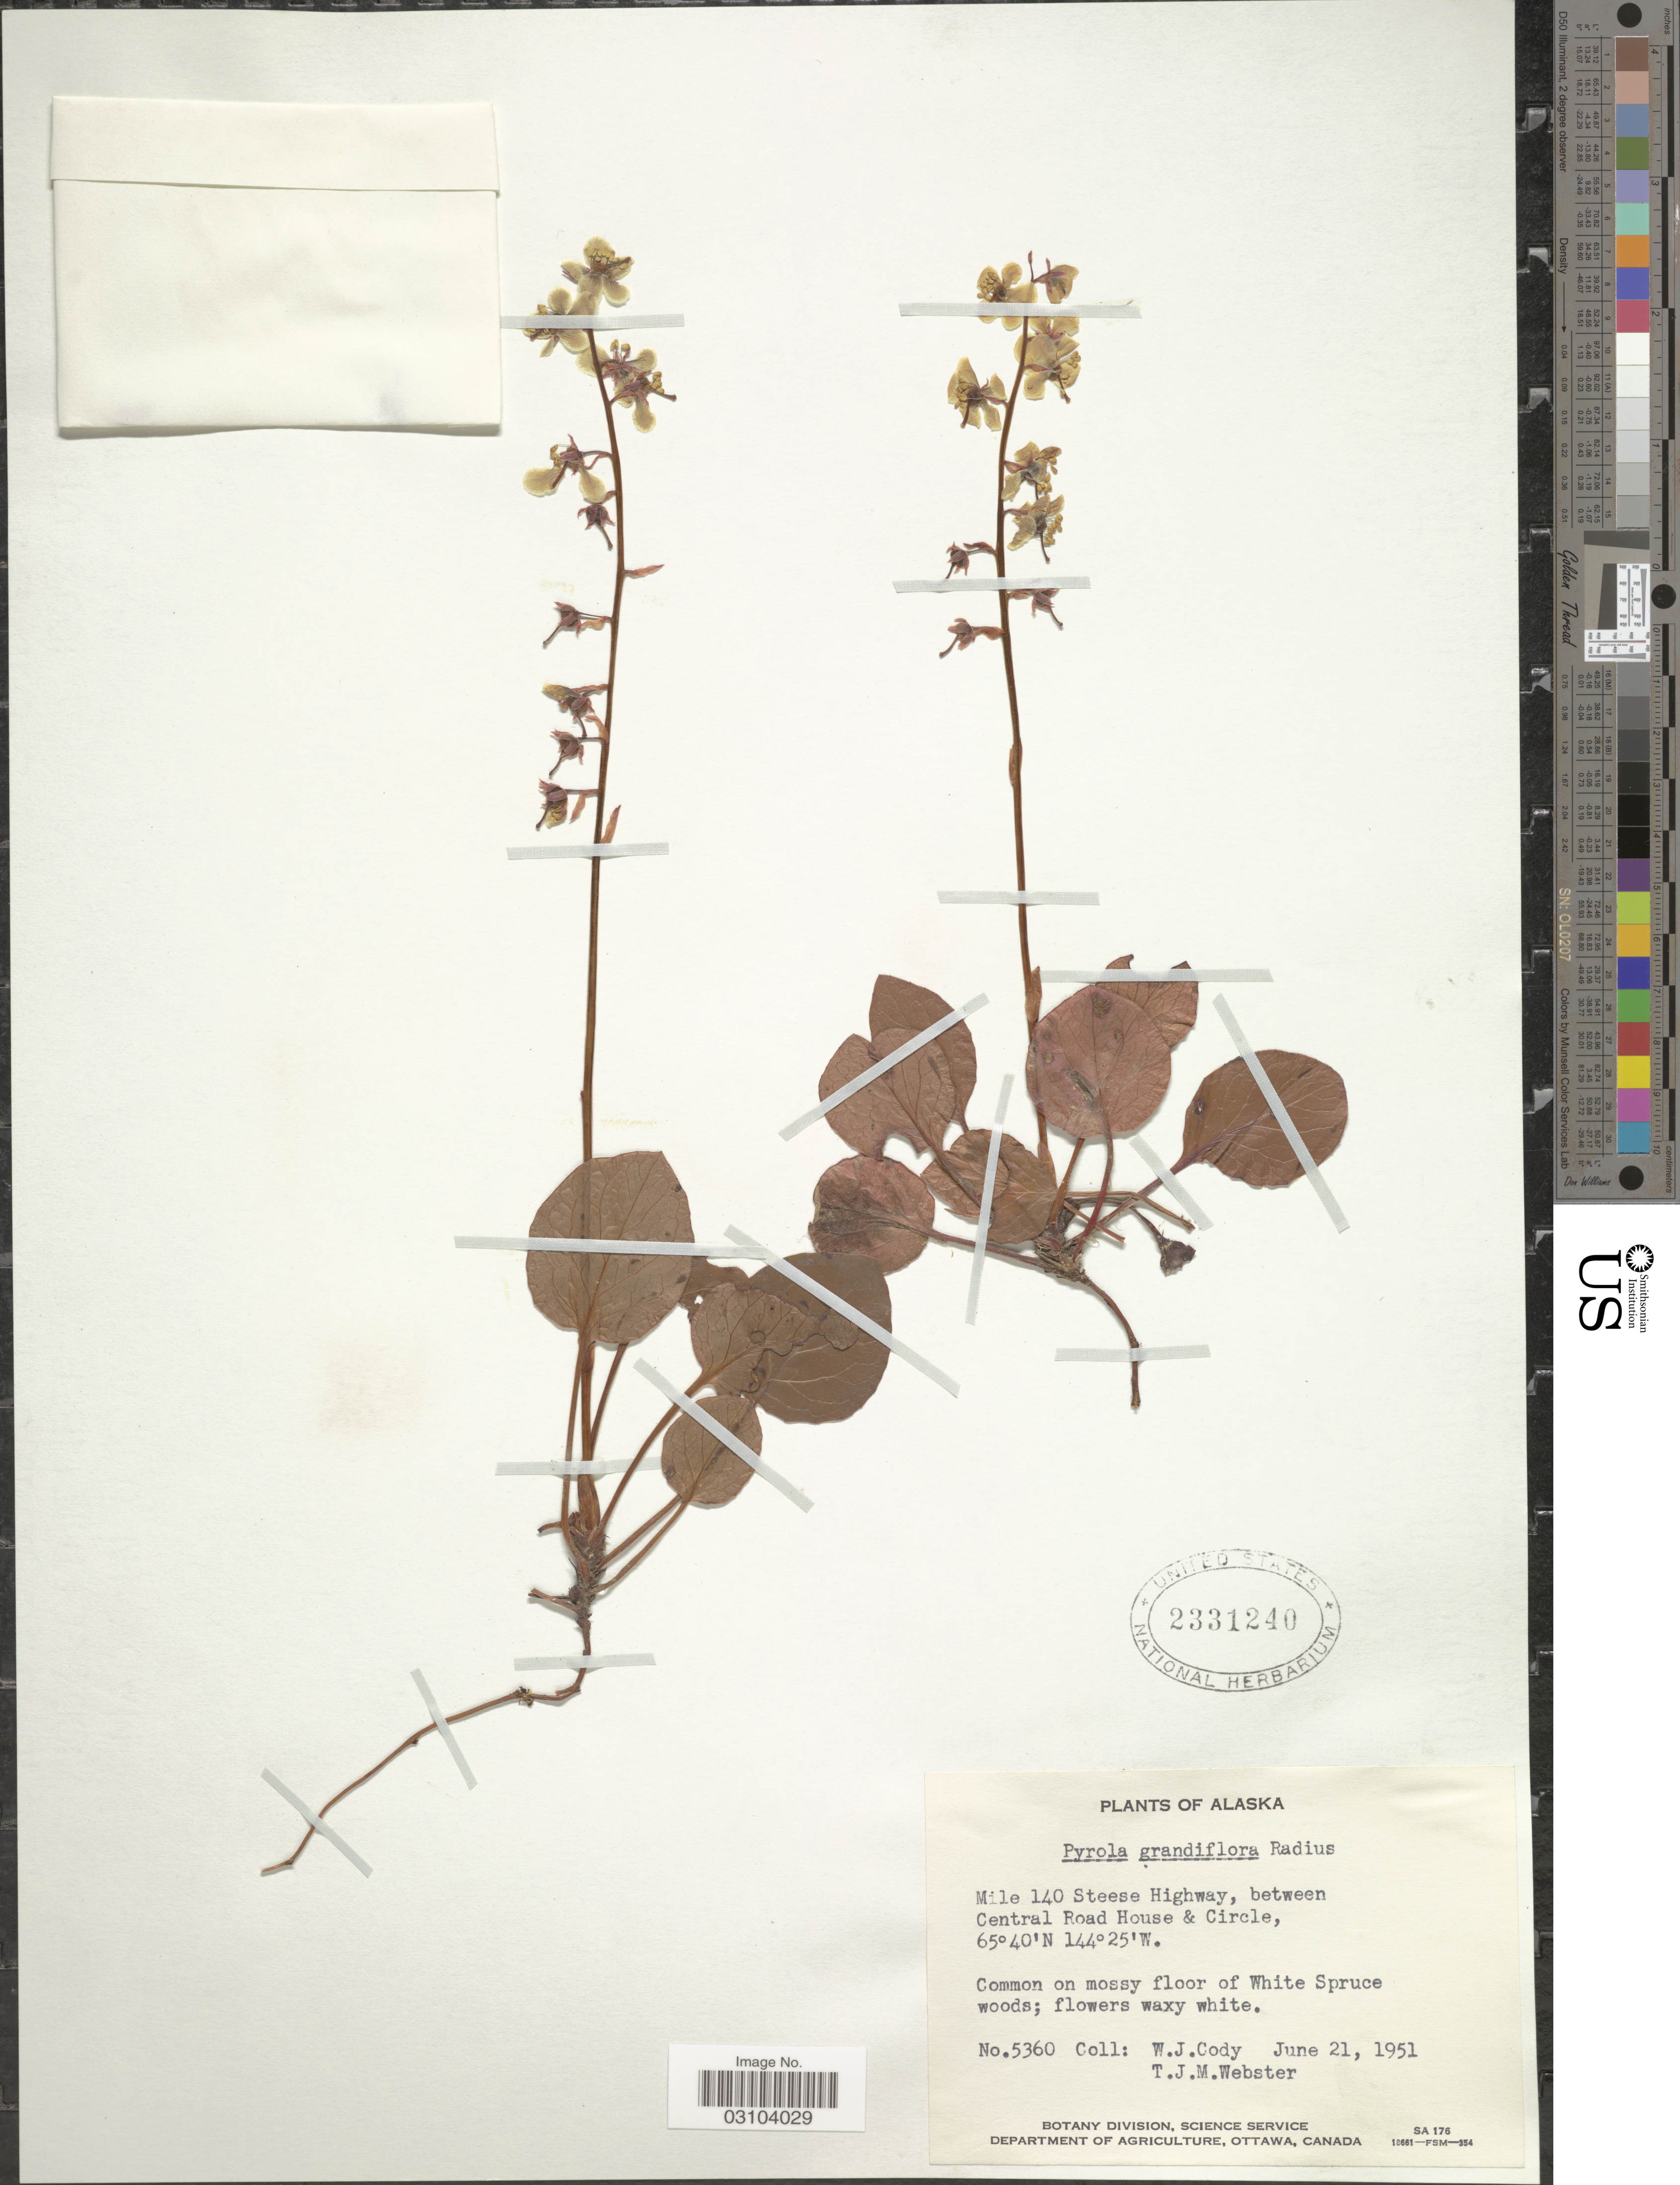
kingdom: Plantae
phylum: Tracheophyta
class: Magnoliopsida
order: Ericales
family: Ericaceae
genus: Pyrola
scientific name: Pyrola grandiflora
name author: Radius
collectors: W. Cody & T. J. Webster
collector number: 5360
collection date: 1951-06-21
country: United States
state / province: Alaska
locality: Mile 140 Steese Highway, between Central Road House & Circle.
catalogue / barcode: US 2331240